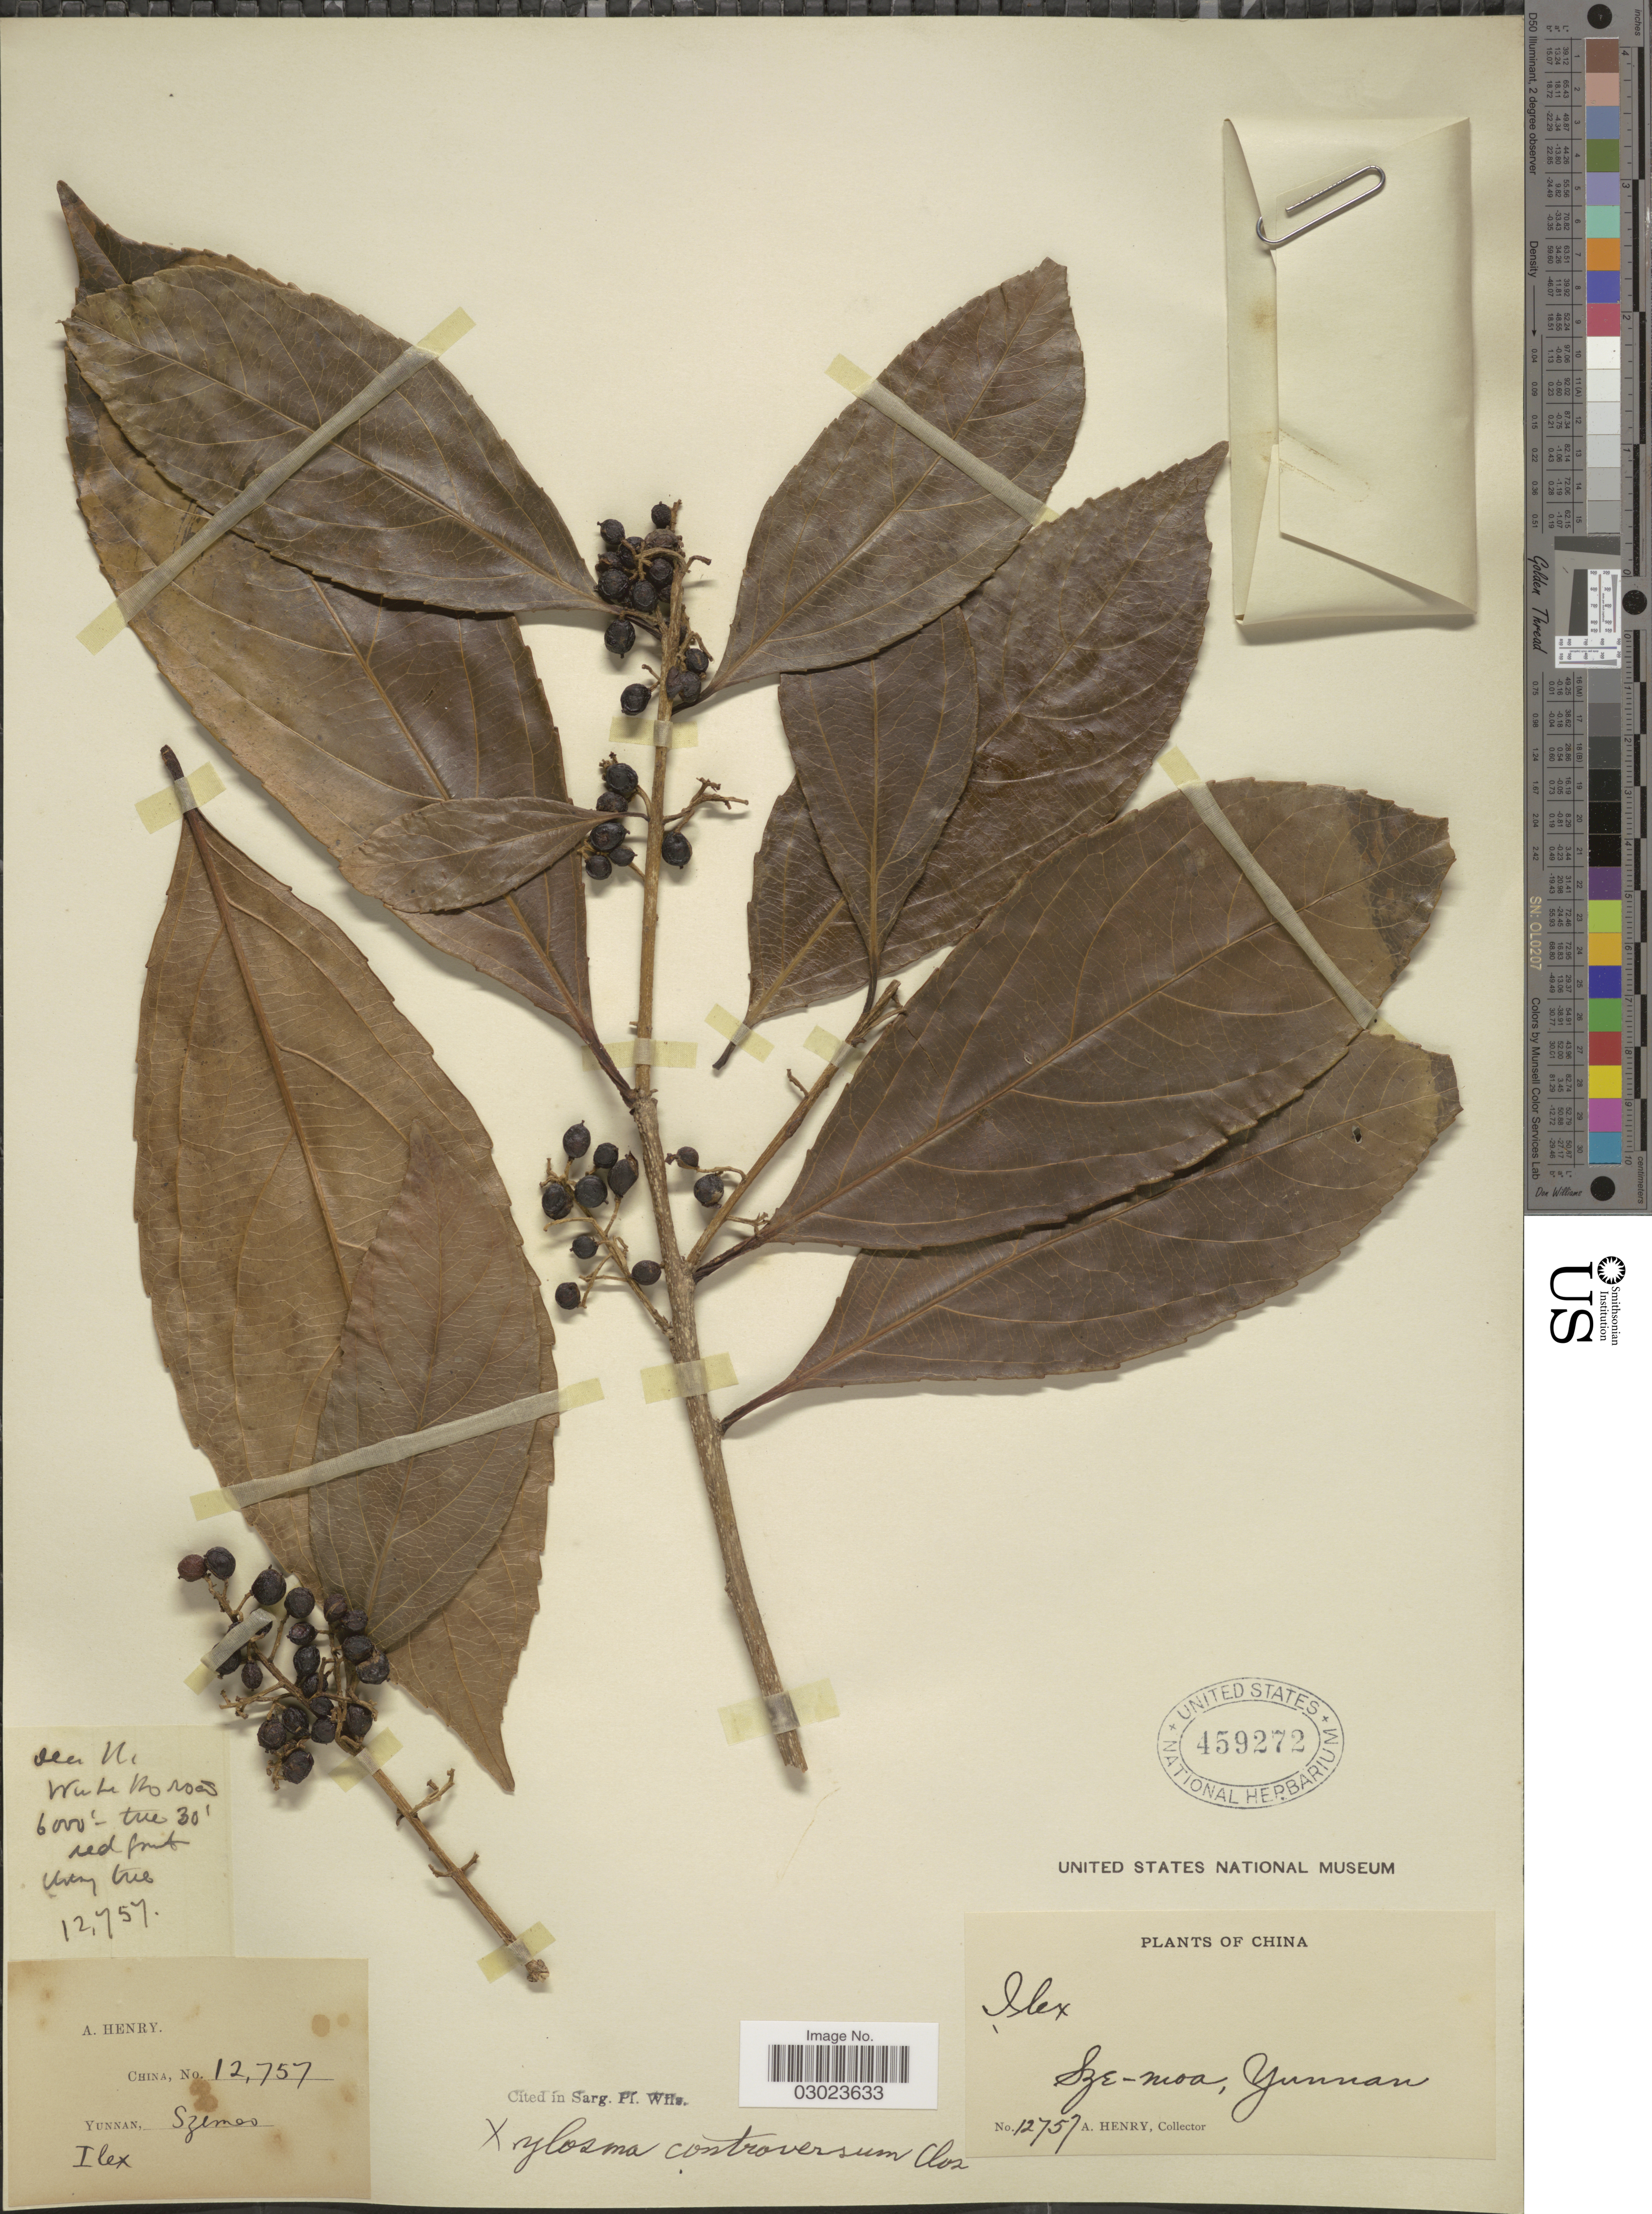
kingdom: Plantae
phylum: Tracheophyta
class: Magnoliopsida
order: Malpighiales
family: Salicaceae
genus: Xylosma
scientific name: Xylosma controversa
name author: Clos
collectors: A. Henry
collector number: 12757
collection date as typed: Transcribed d/m/y: /12/26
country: China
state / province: Yunnan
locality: Yunnan, Szemoa.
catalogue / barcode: US 459272